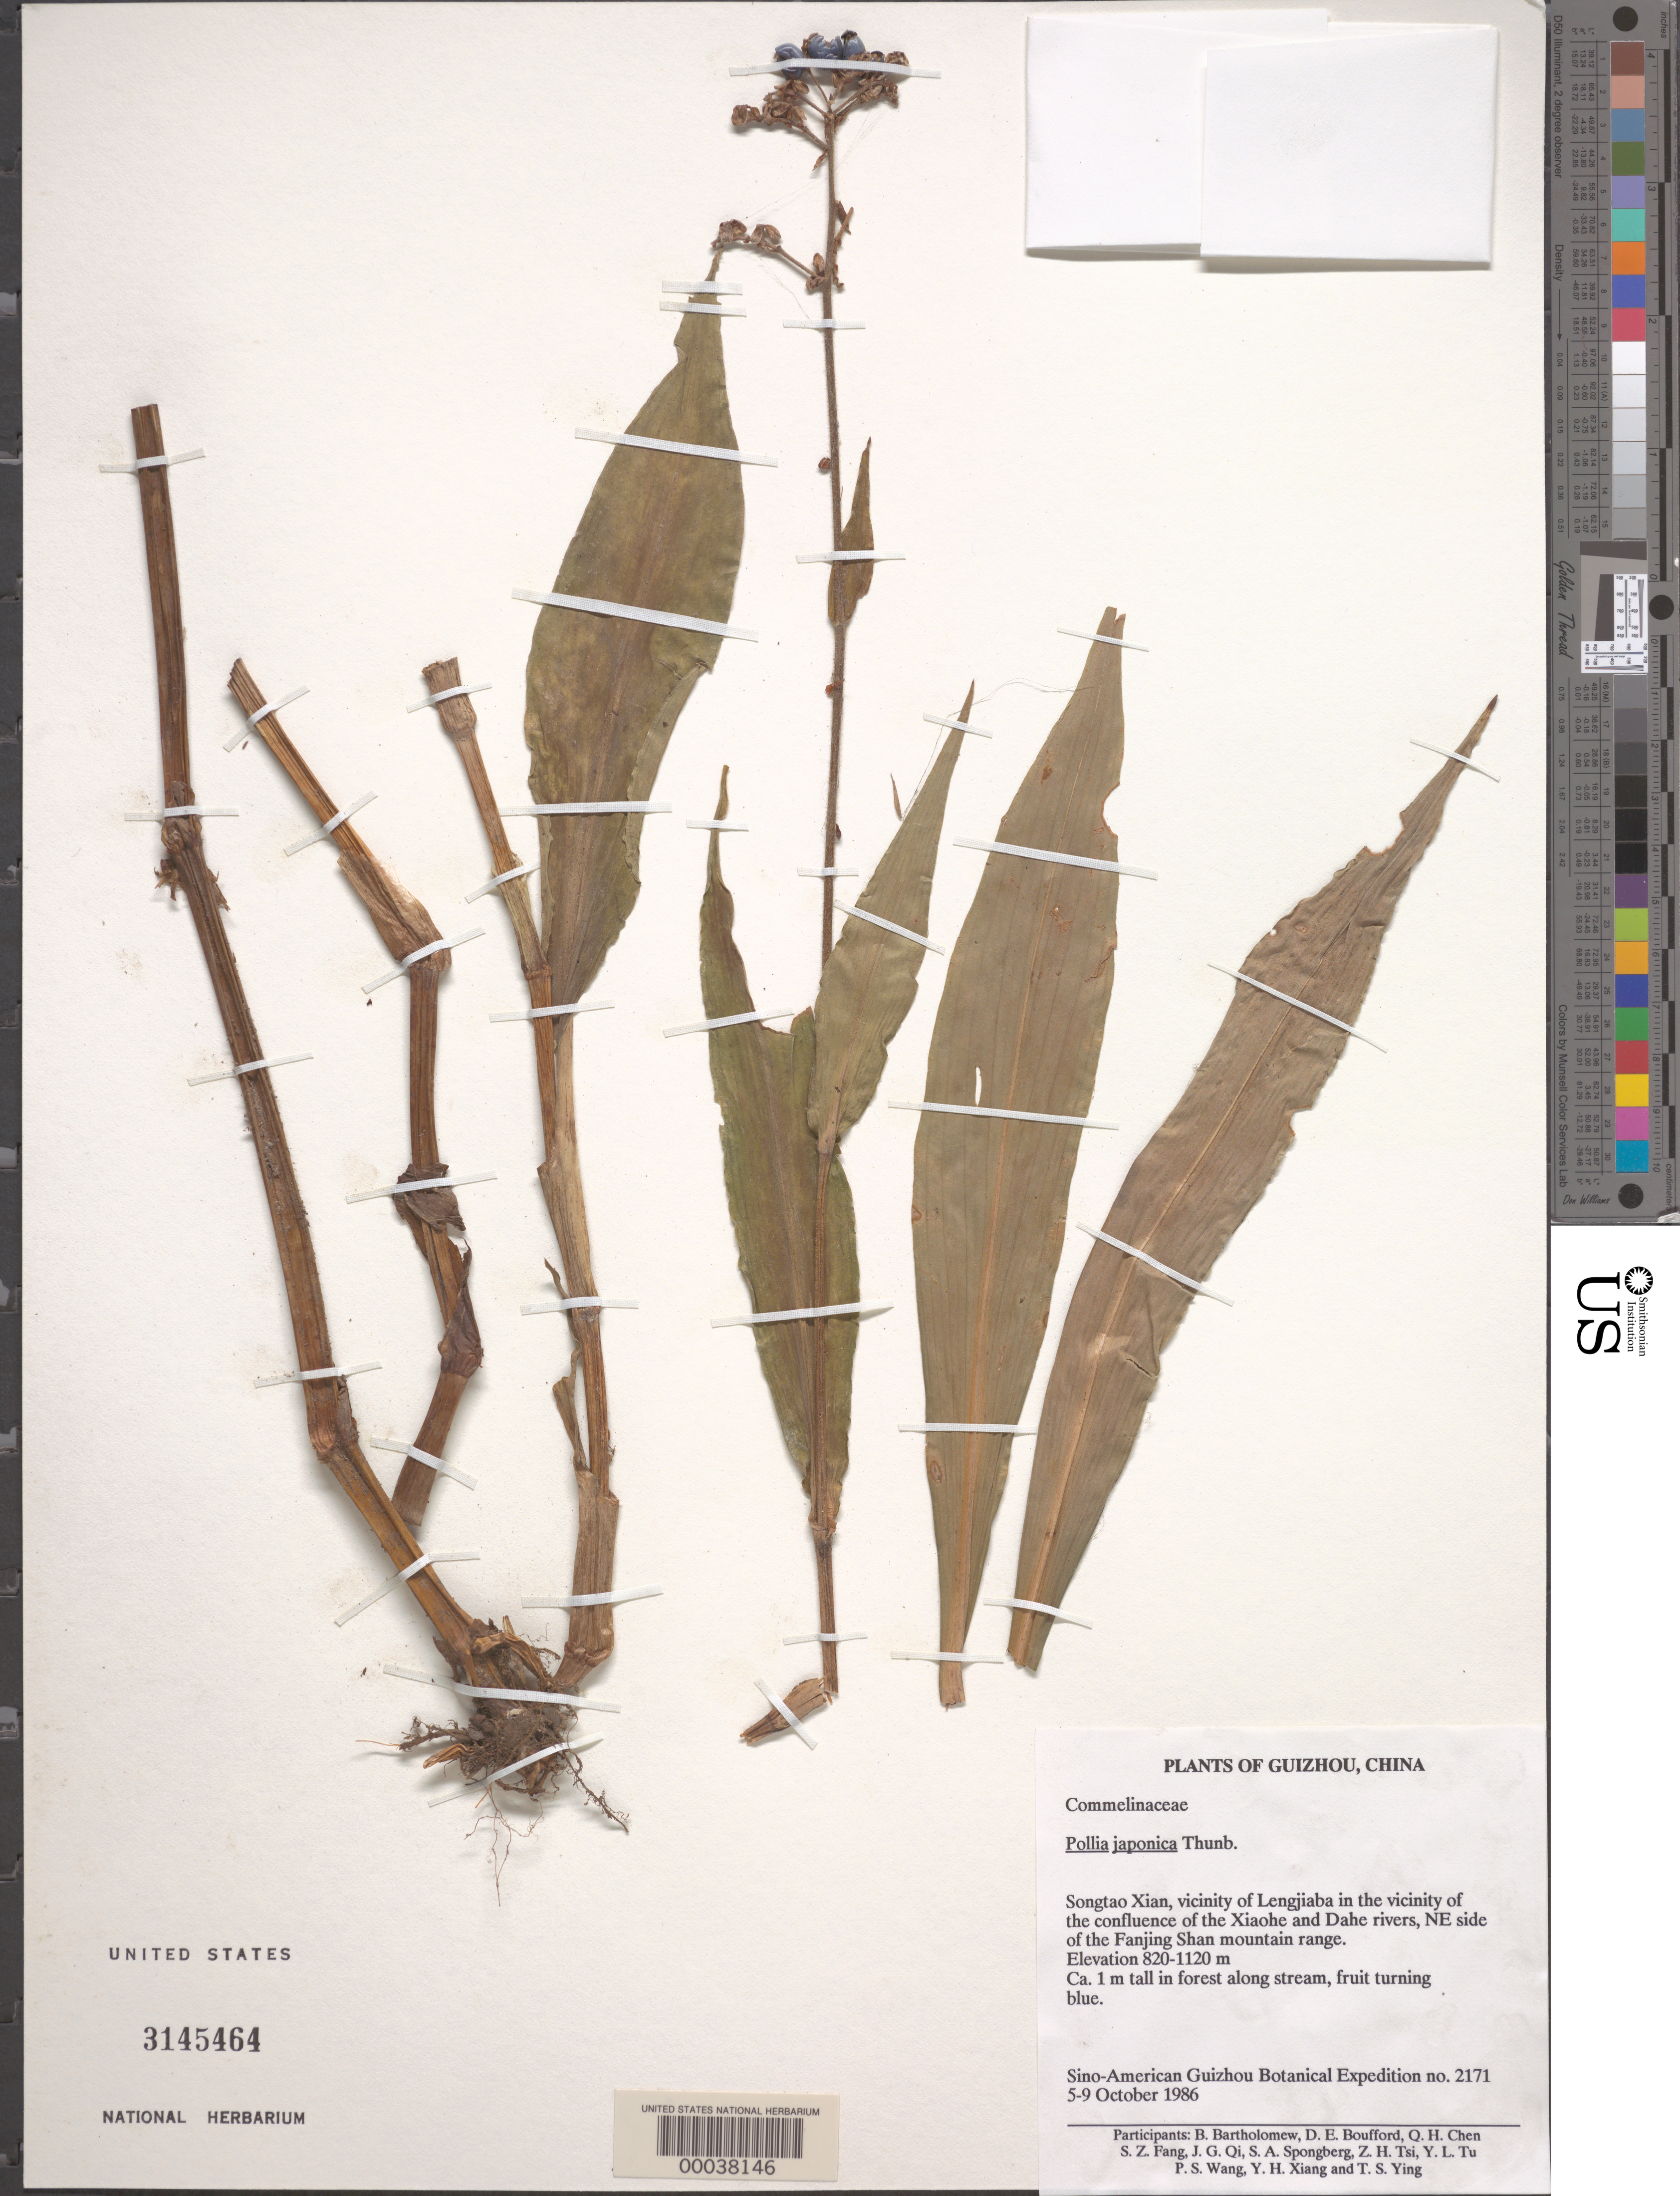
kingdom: Plantae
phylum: Tracheophyta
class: Liliopsida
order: Commelinales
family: Commelinaceae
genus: Pollia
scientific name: Pollia japonica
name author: Thunb.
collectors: B. M. Bartholomew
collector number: Exped. # 2171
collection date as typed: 05 Oct 1986 to 09 Oct 1986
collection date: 1986-10-05/1986-10-09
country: China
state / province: Guizhou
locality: Songtao xian, near legjiaba near the xiaohe and dahe rivers, ne side of the fanjing shan mt range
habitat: In forest along stream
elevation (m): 820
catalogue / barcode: US 3145464